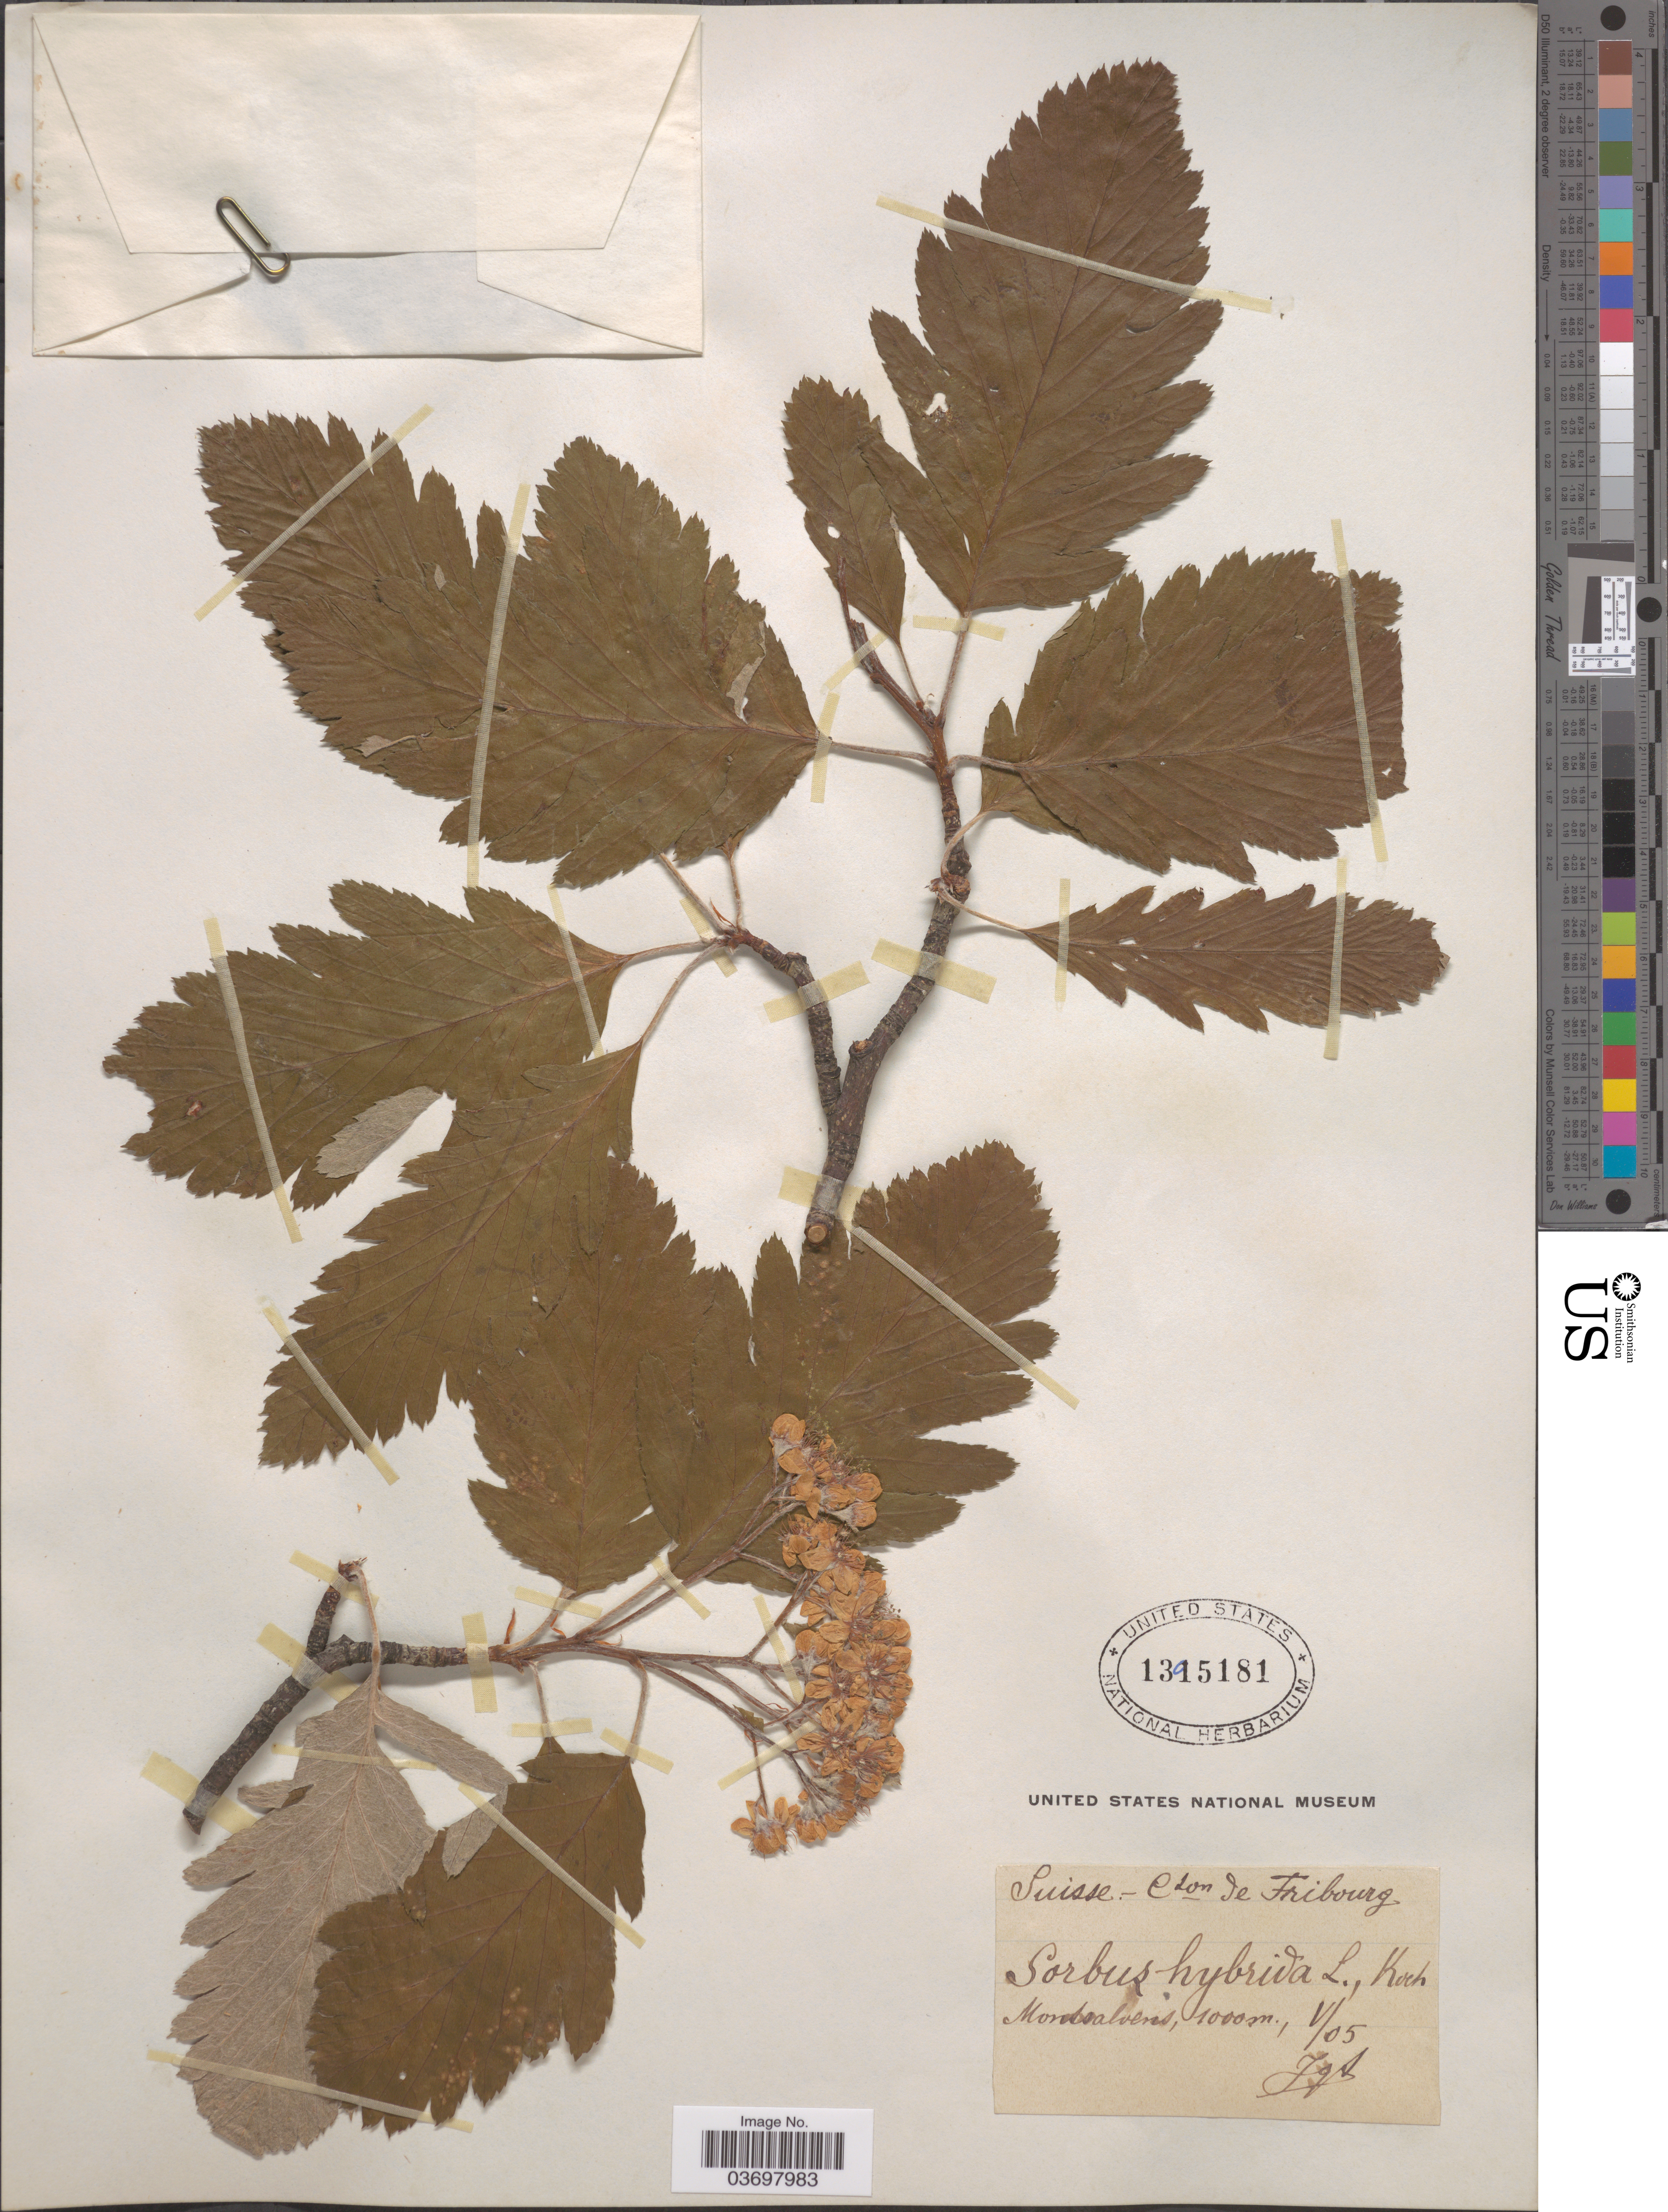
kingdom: Plantae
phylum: Tracheophyta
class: Magnoliopsida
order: Rosales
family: Rosaceae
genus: Sorbus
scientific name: Sorbus hybrida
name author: L.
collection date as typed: Transcribed d/m/y: /5/5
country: Switzerland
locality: Clon de Tribourg. Montsalvens.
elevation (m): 1000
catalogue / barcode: US 1395181